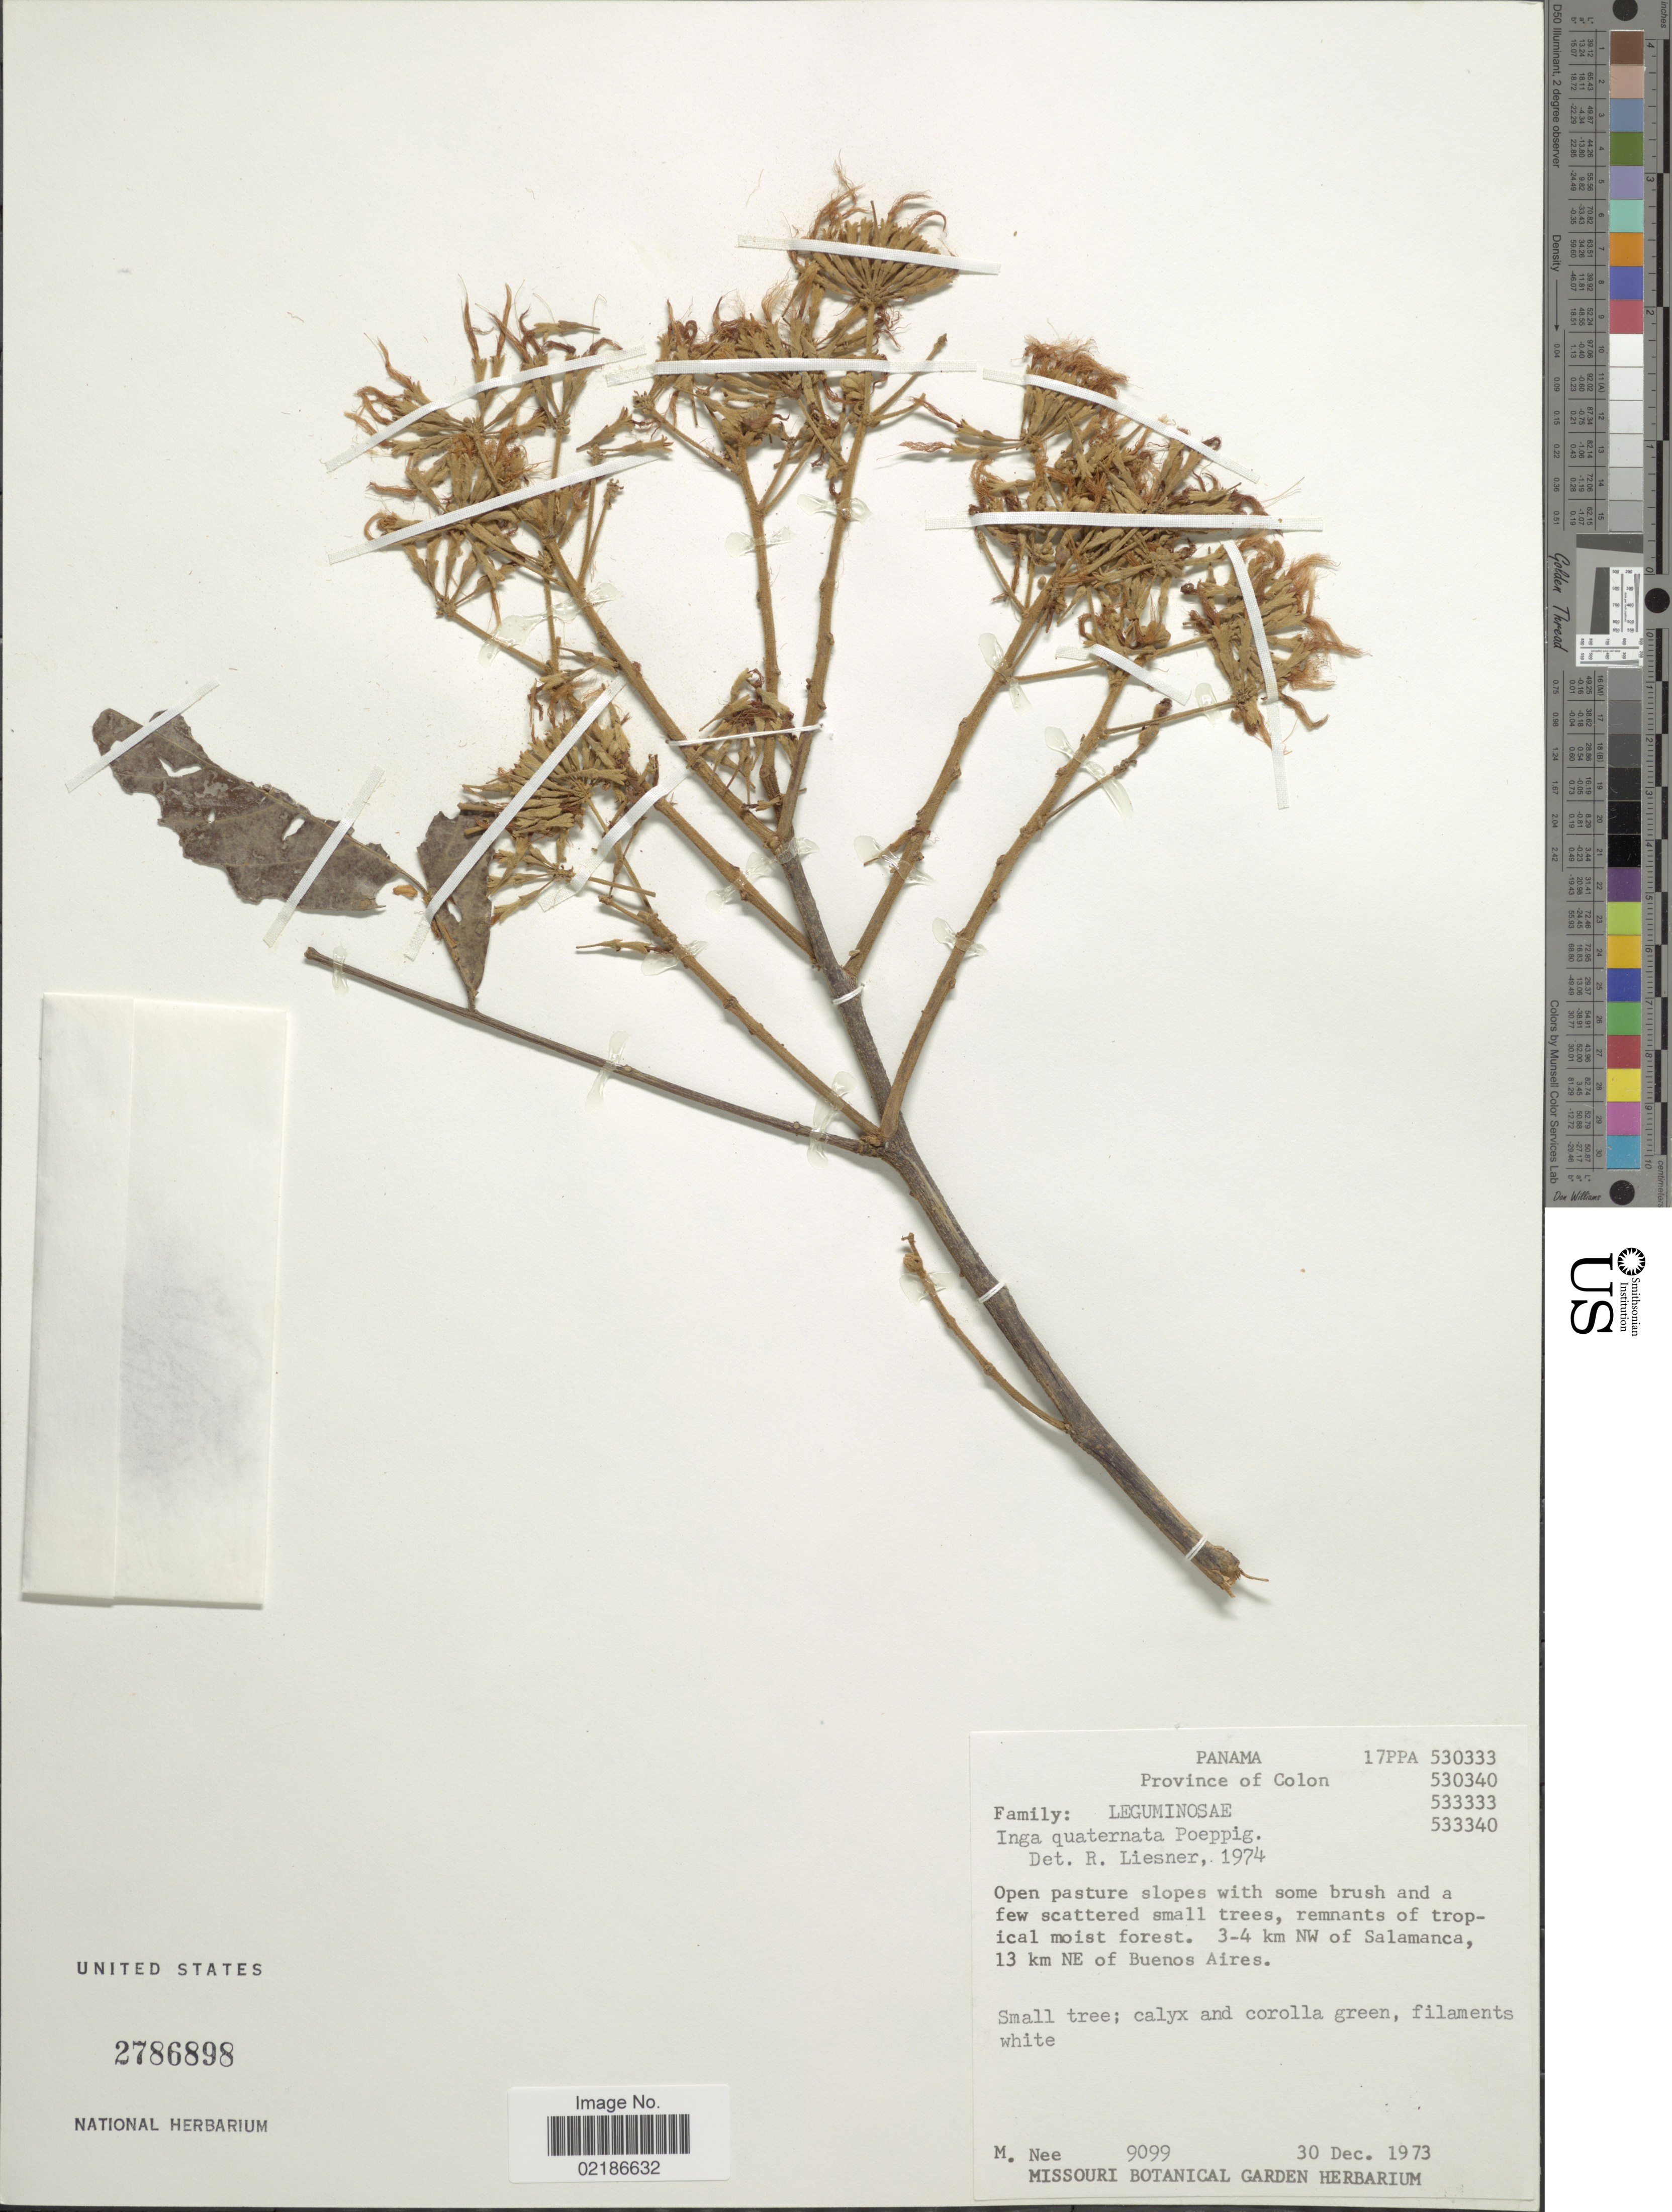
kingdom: Plantae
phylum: Tracheophyta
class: Magnoliopsida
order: Fabales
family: Fabaceae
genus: Inga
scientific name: Inga quaternata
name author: Poepp. & Endl.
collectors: M. Nee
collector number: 9099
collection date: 1973-12-30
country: Panama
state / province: Colón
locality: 3-4 km NW of Salamanca, 13 km NE of Buenos Aires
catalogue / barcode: US 2786898